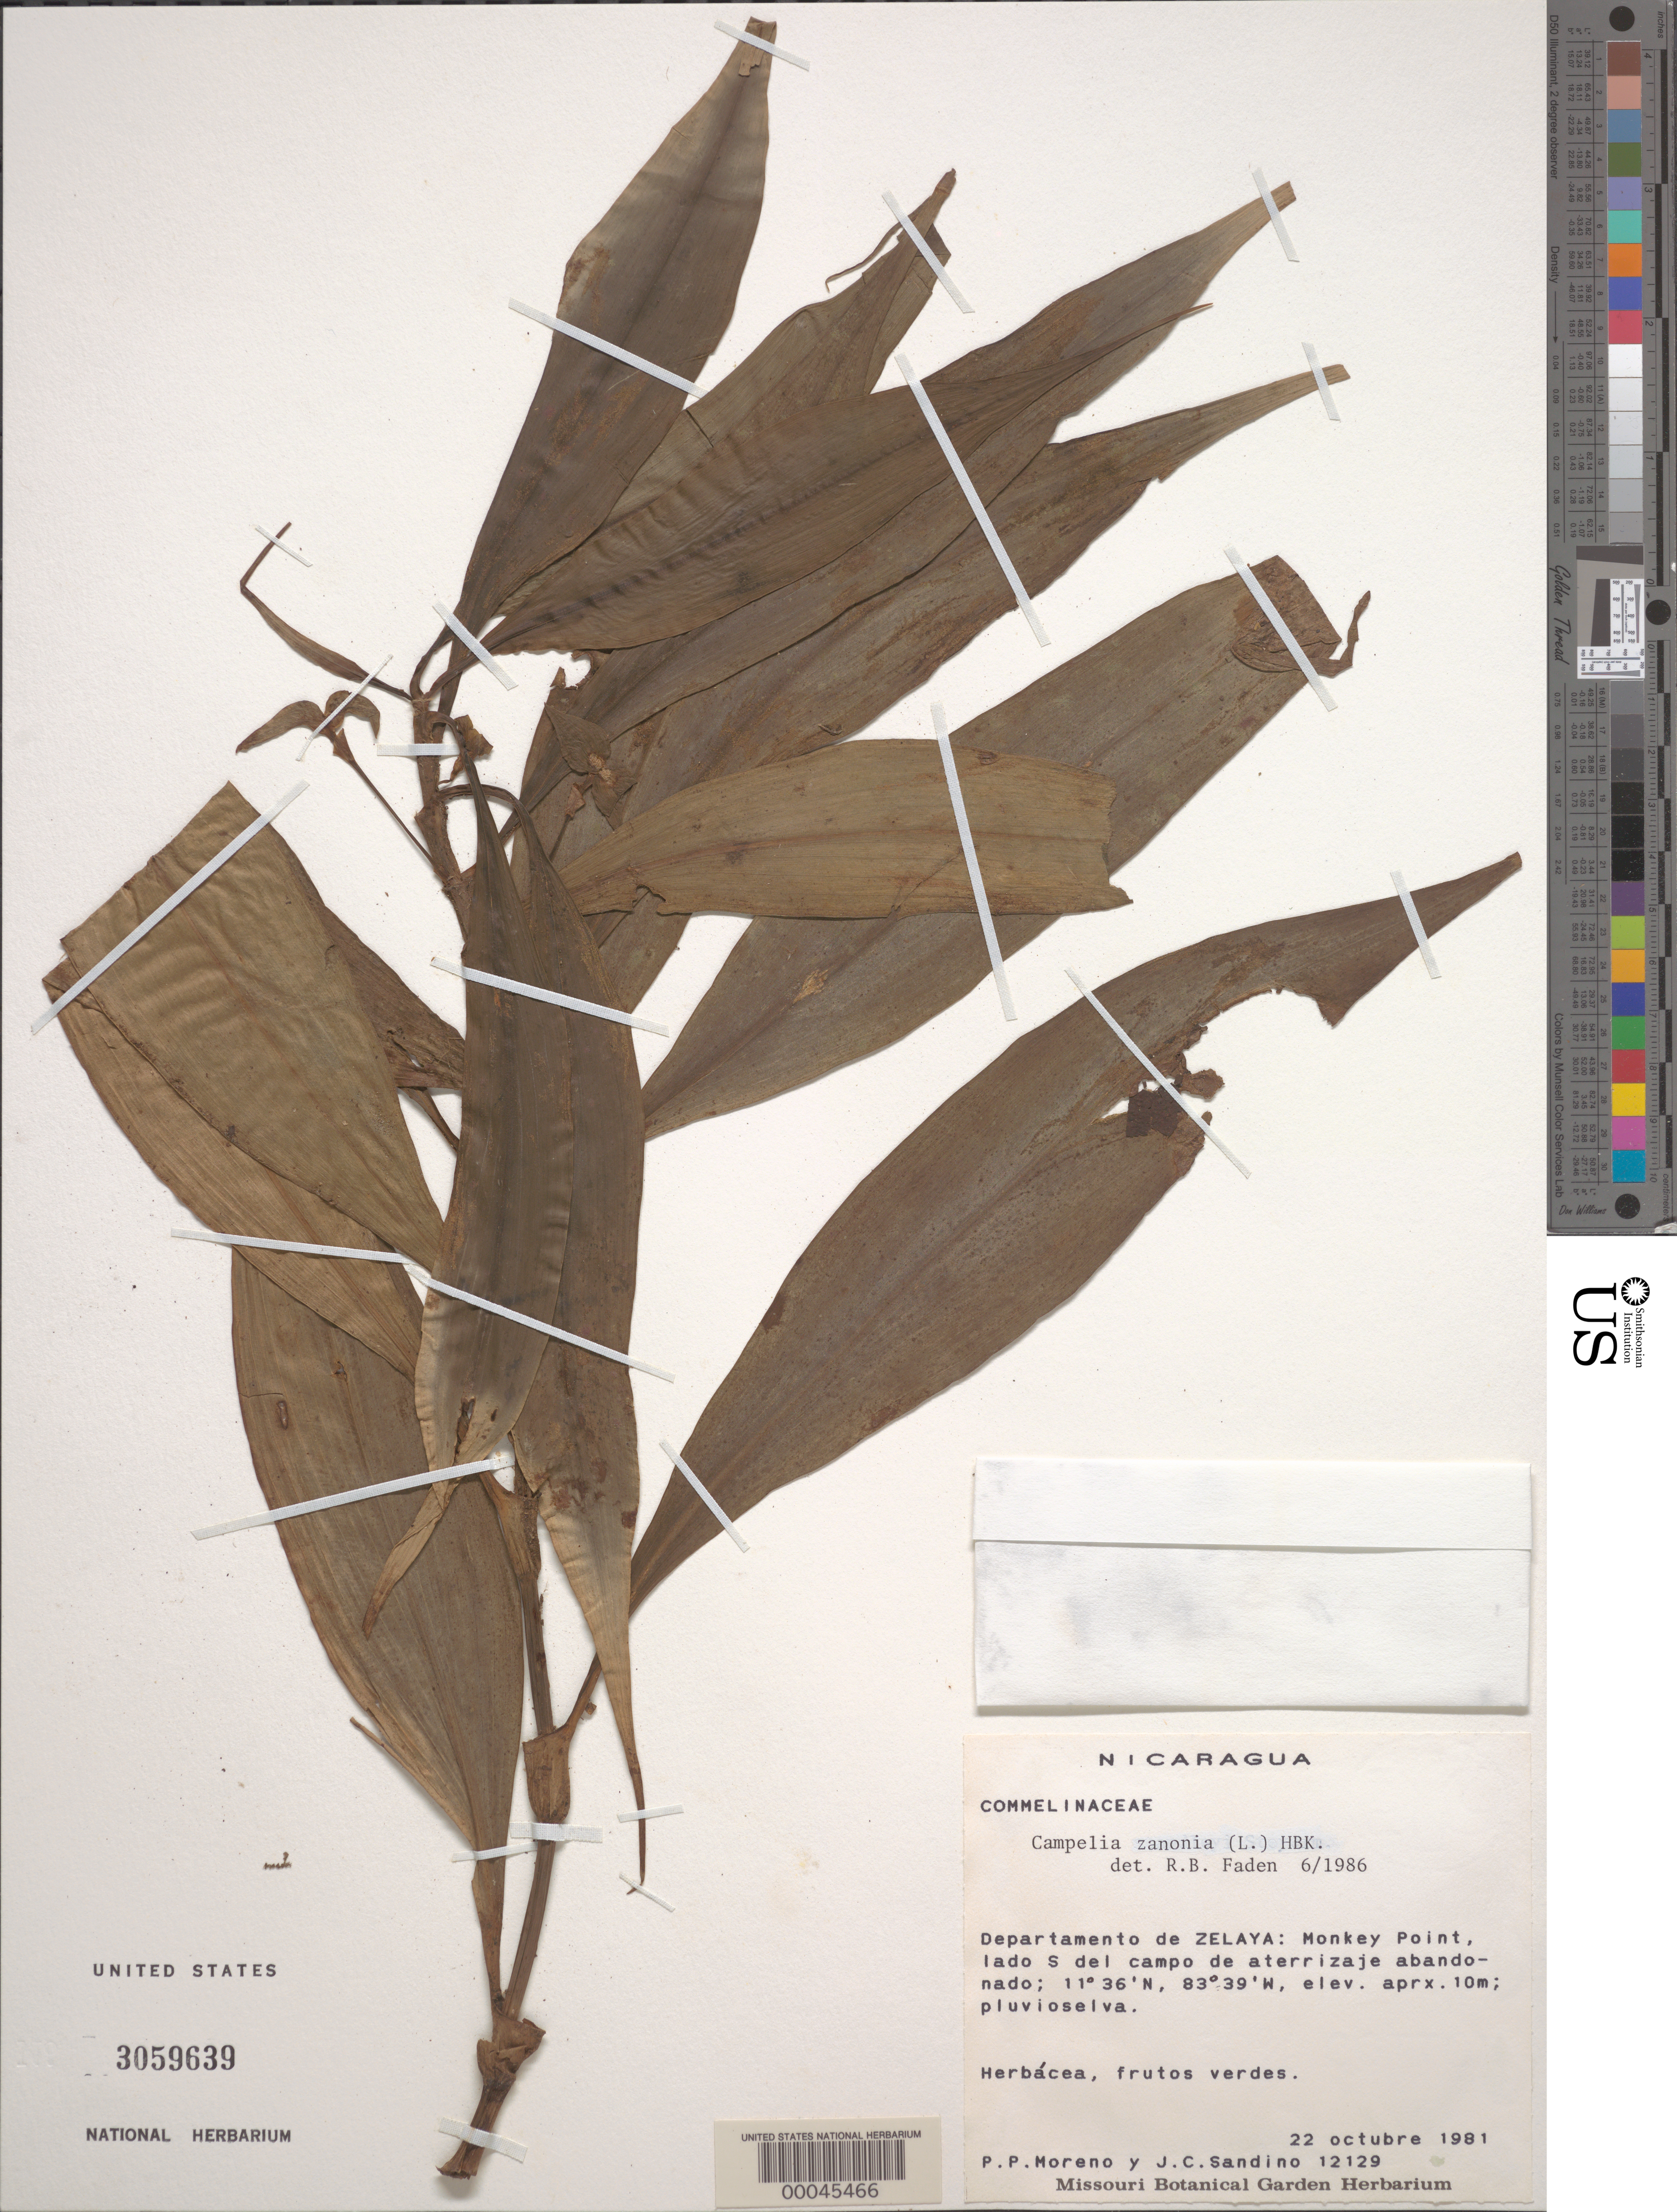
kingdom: Plantae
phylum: Tracheophyta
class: Liliopsida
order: Commelinales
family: Commelinaceae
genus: Tradescantia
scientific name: Tradescantia zanonia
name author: (L.) Sw.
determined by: Faden, Robert B., (US), Smithsonian Institution - National Museum of Natural History (UNITED STATES)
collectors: P. Moreno & J. Sandino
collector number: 12129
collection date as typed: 22 Oct 1981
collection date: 1981-10-22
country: Nicaragua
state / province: Atlántico Sur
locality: Monkey point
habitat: Lakeside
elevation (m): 10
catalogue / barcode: US 3059639